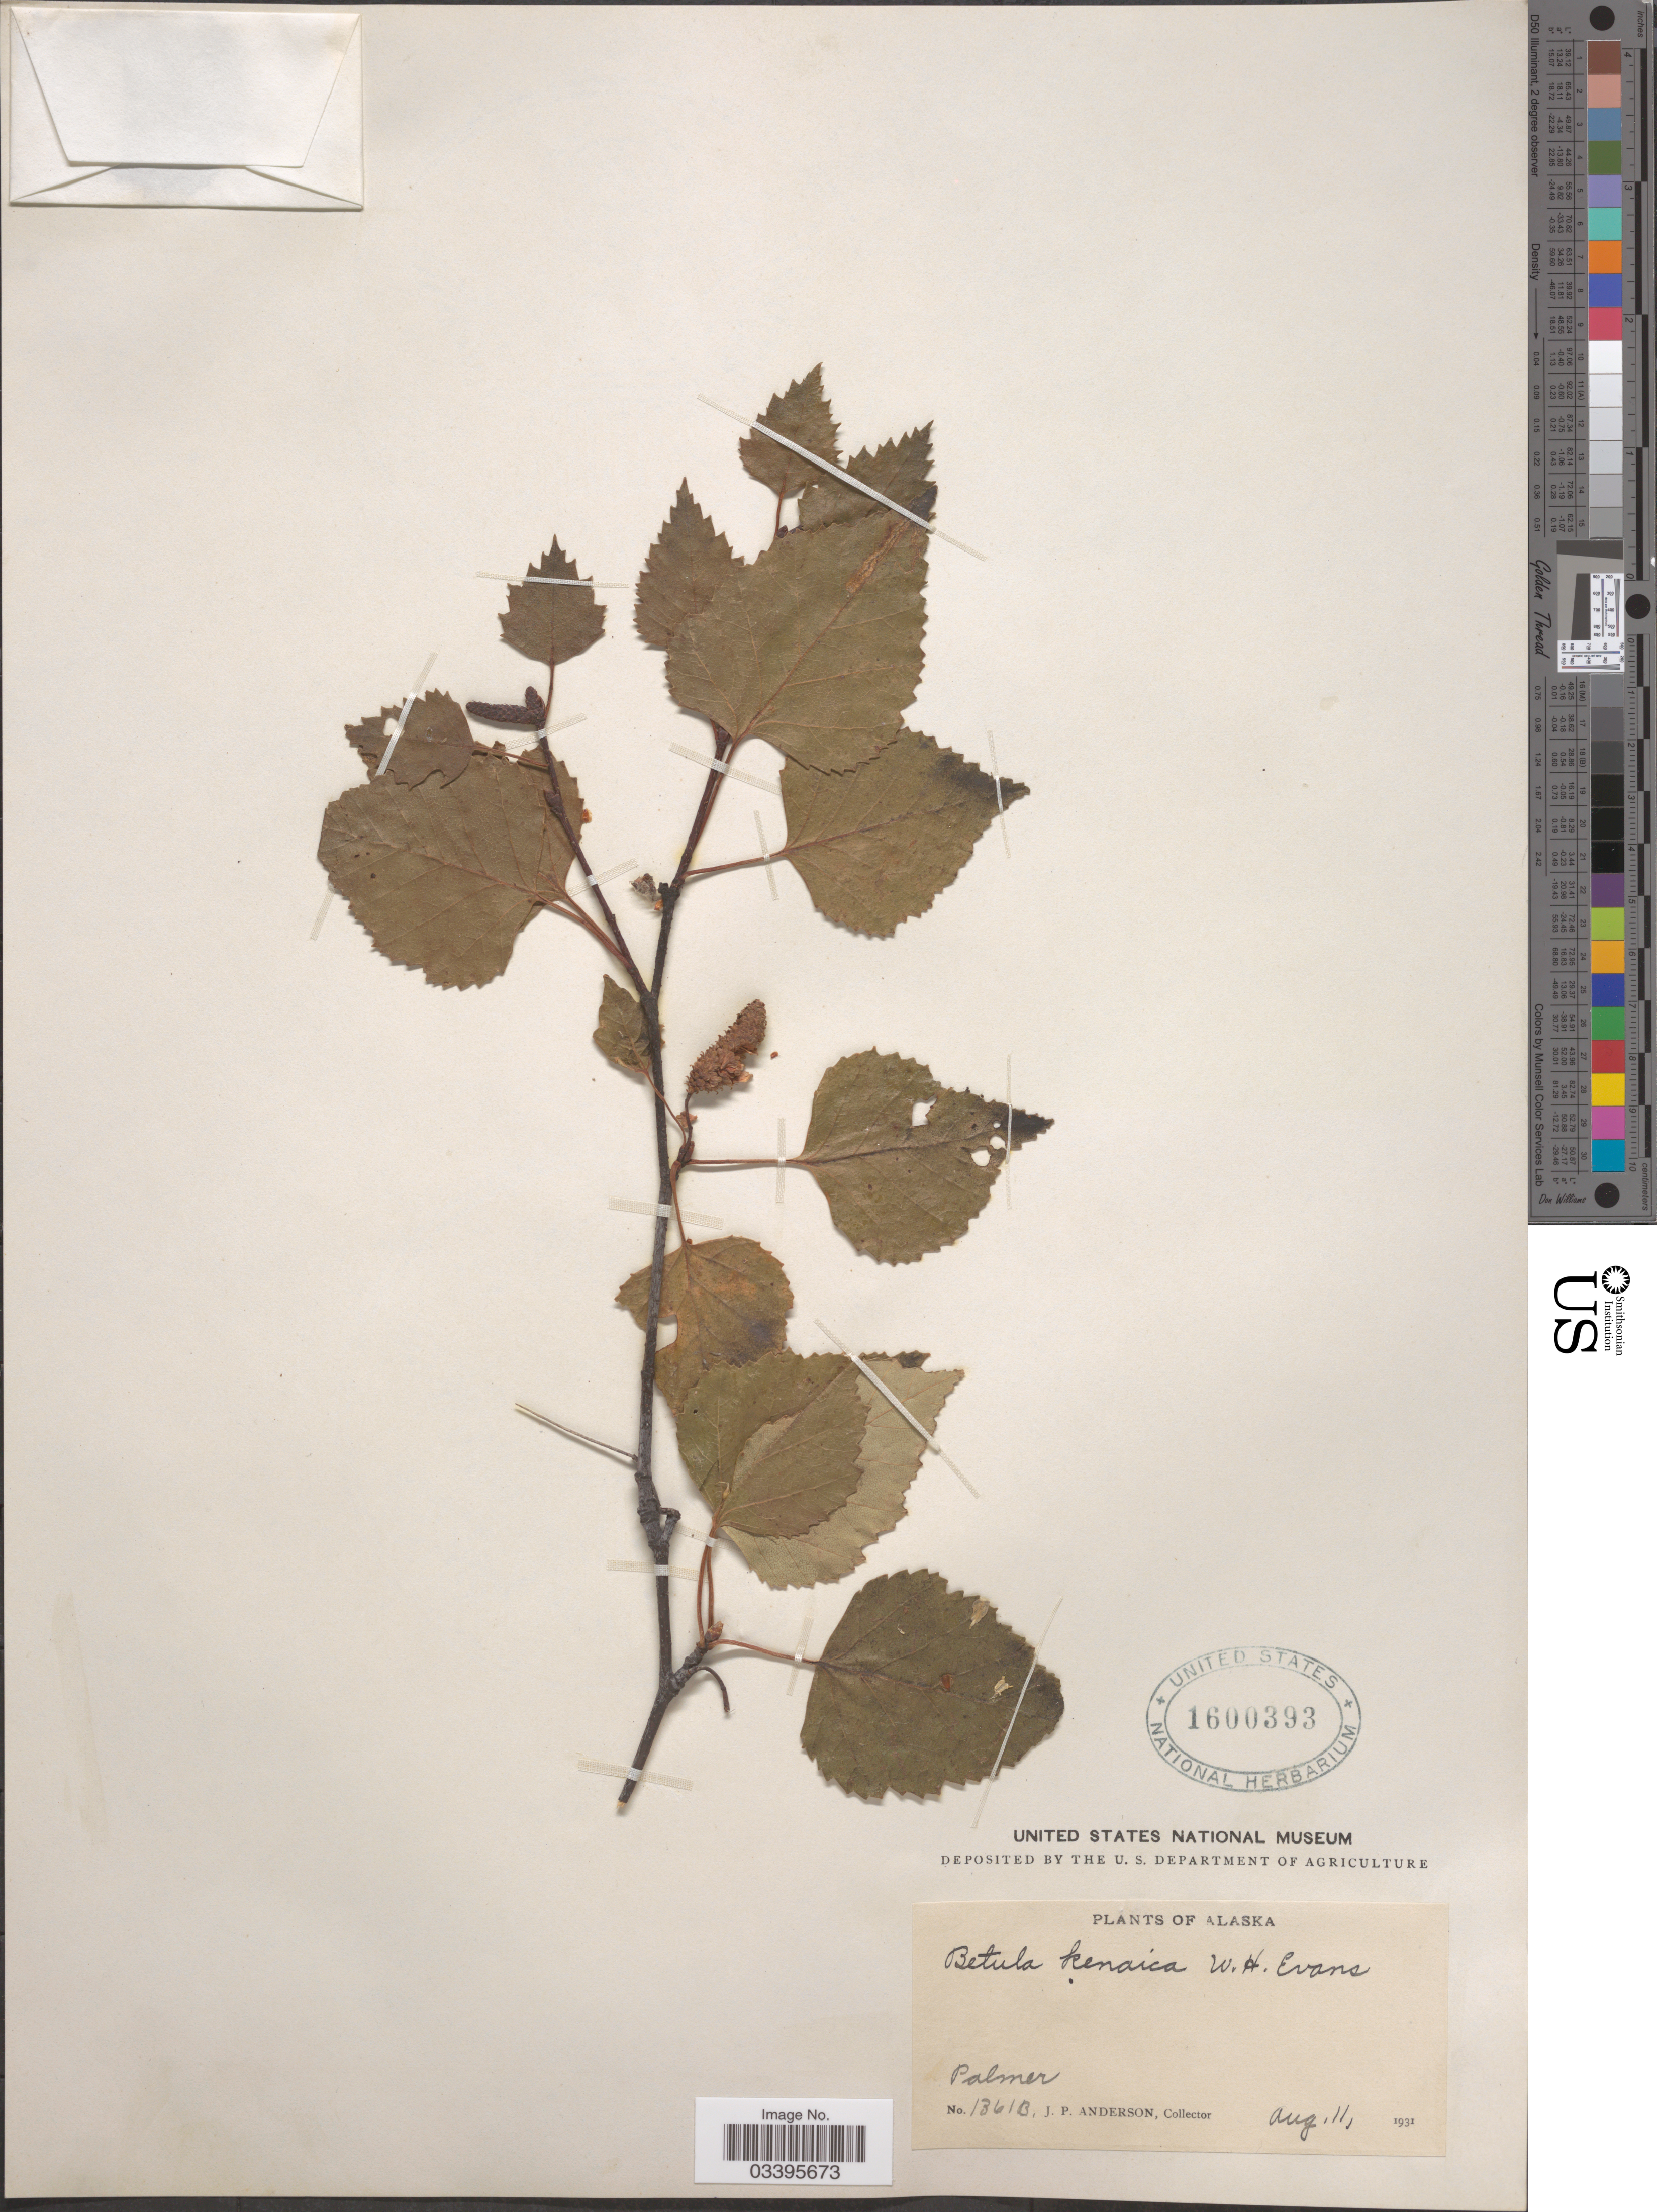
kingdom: Plantae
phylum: Tracheophyta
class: Magnoliopsida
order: Fagales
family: Betulaceae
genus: Betula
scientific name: Betula kenaica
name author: W.H. Evans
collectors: J. P. Anderson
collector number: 1361B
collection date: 1931-08-11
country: United States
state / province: Alaska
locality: Palmer.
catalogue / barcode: US 1600393